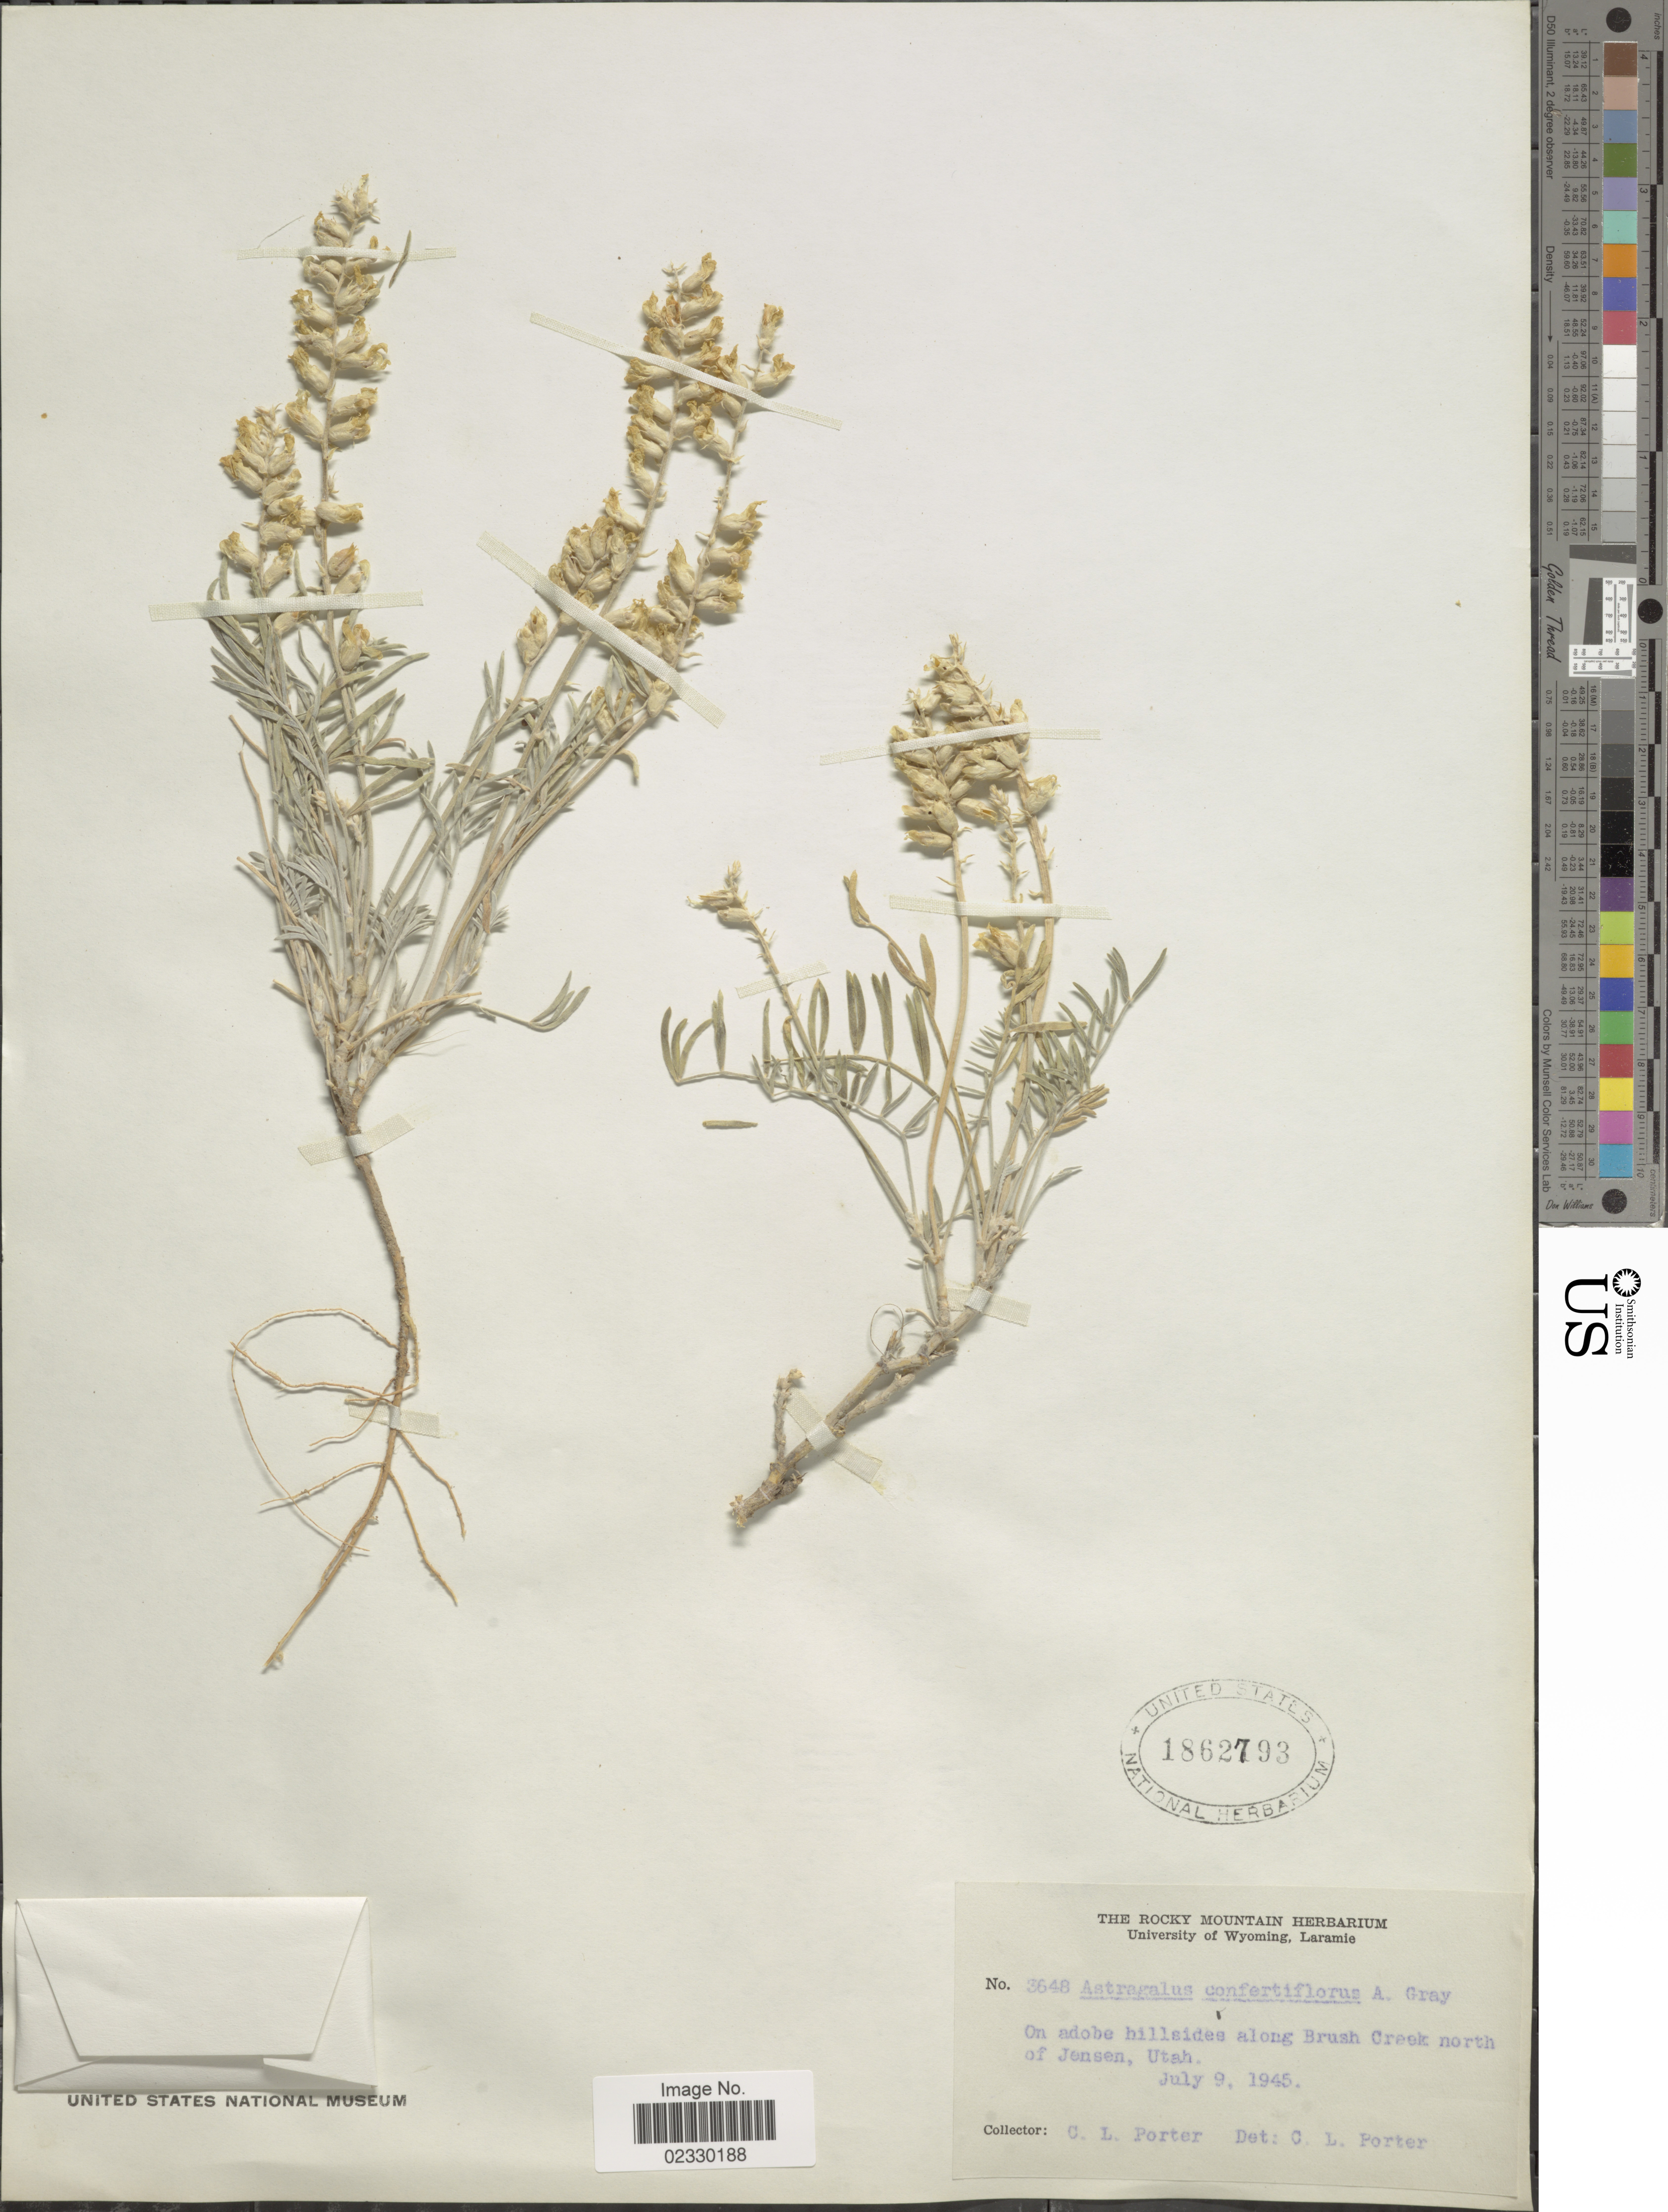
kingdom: Plantae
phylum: Tracheophyta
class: Magnoliopsida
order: Fabales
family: Fabaceae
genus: Astragalus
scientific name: Astragalus confertiflorus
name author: A. Gray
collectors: C. L. Porter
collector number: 3648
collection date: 1945-07-09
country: United States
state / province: Utah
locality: On adobe hillside along brush Creek north of Jensen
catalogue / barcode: US 1862793